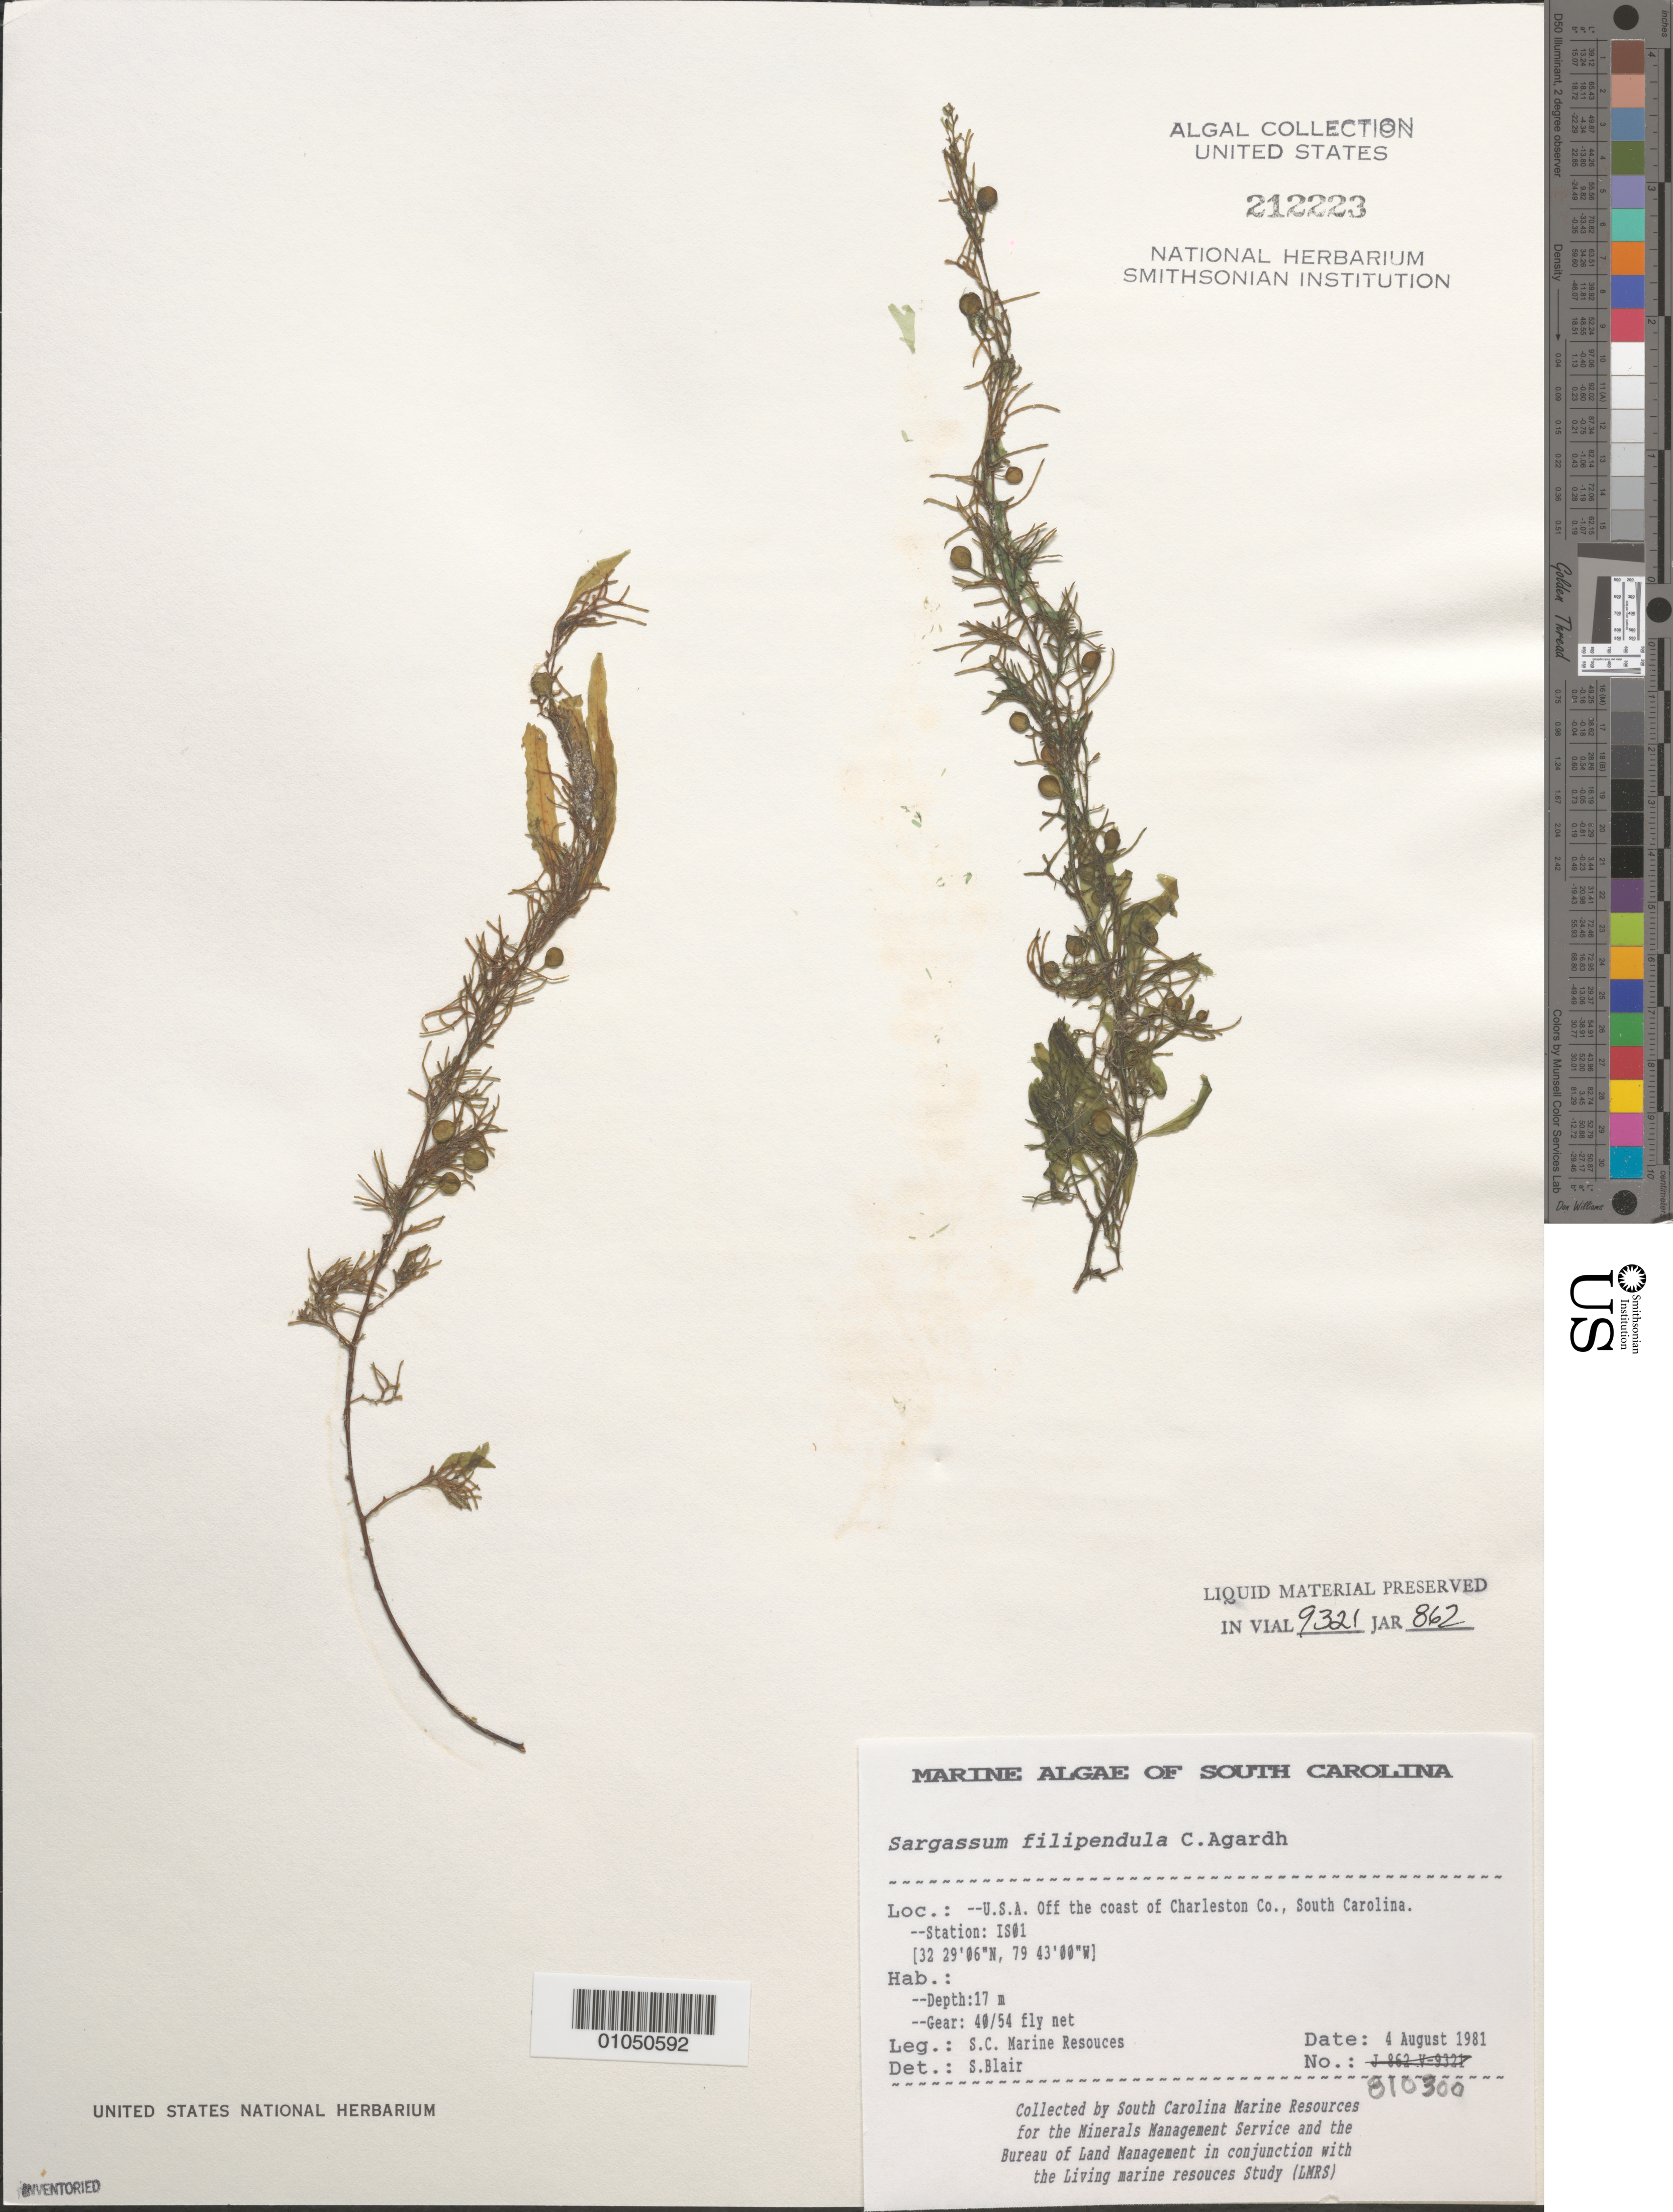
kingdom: Chromista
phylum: Ochrophyta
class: Phaeophyceae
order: Fucales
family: Sargassaceae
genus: Sargassum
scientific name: Sargassum filipendula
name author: C. Agardh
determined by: Blair, S. M.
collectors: South Carolina Marine Resources for BLM/MMS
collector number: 810300 Station IS01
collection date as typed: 04 Aug 1981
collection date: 1981-08-04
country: United States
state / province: South Carolina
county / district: Charleston County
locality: Off coast of Charleston County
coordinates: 32 29'06" N, 79 43'00" W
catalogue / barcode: US 212223